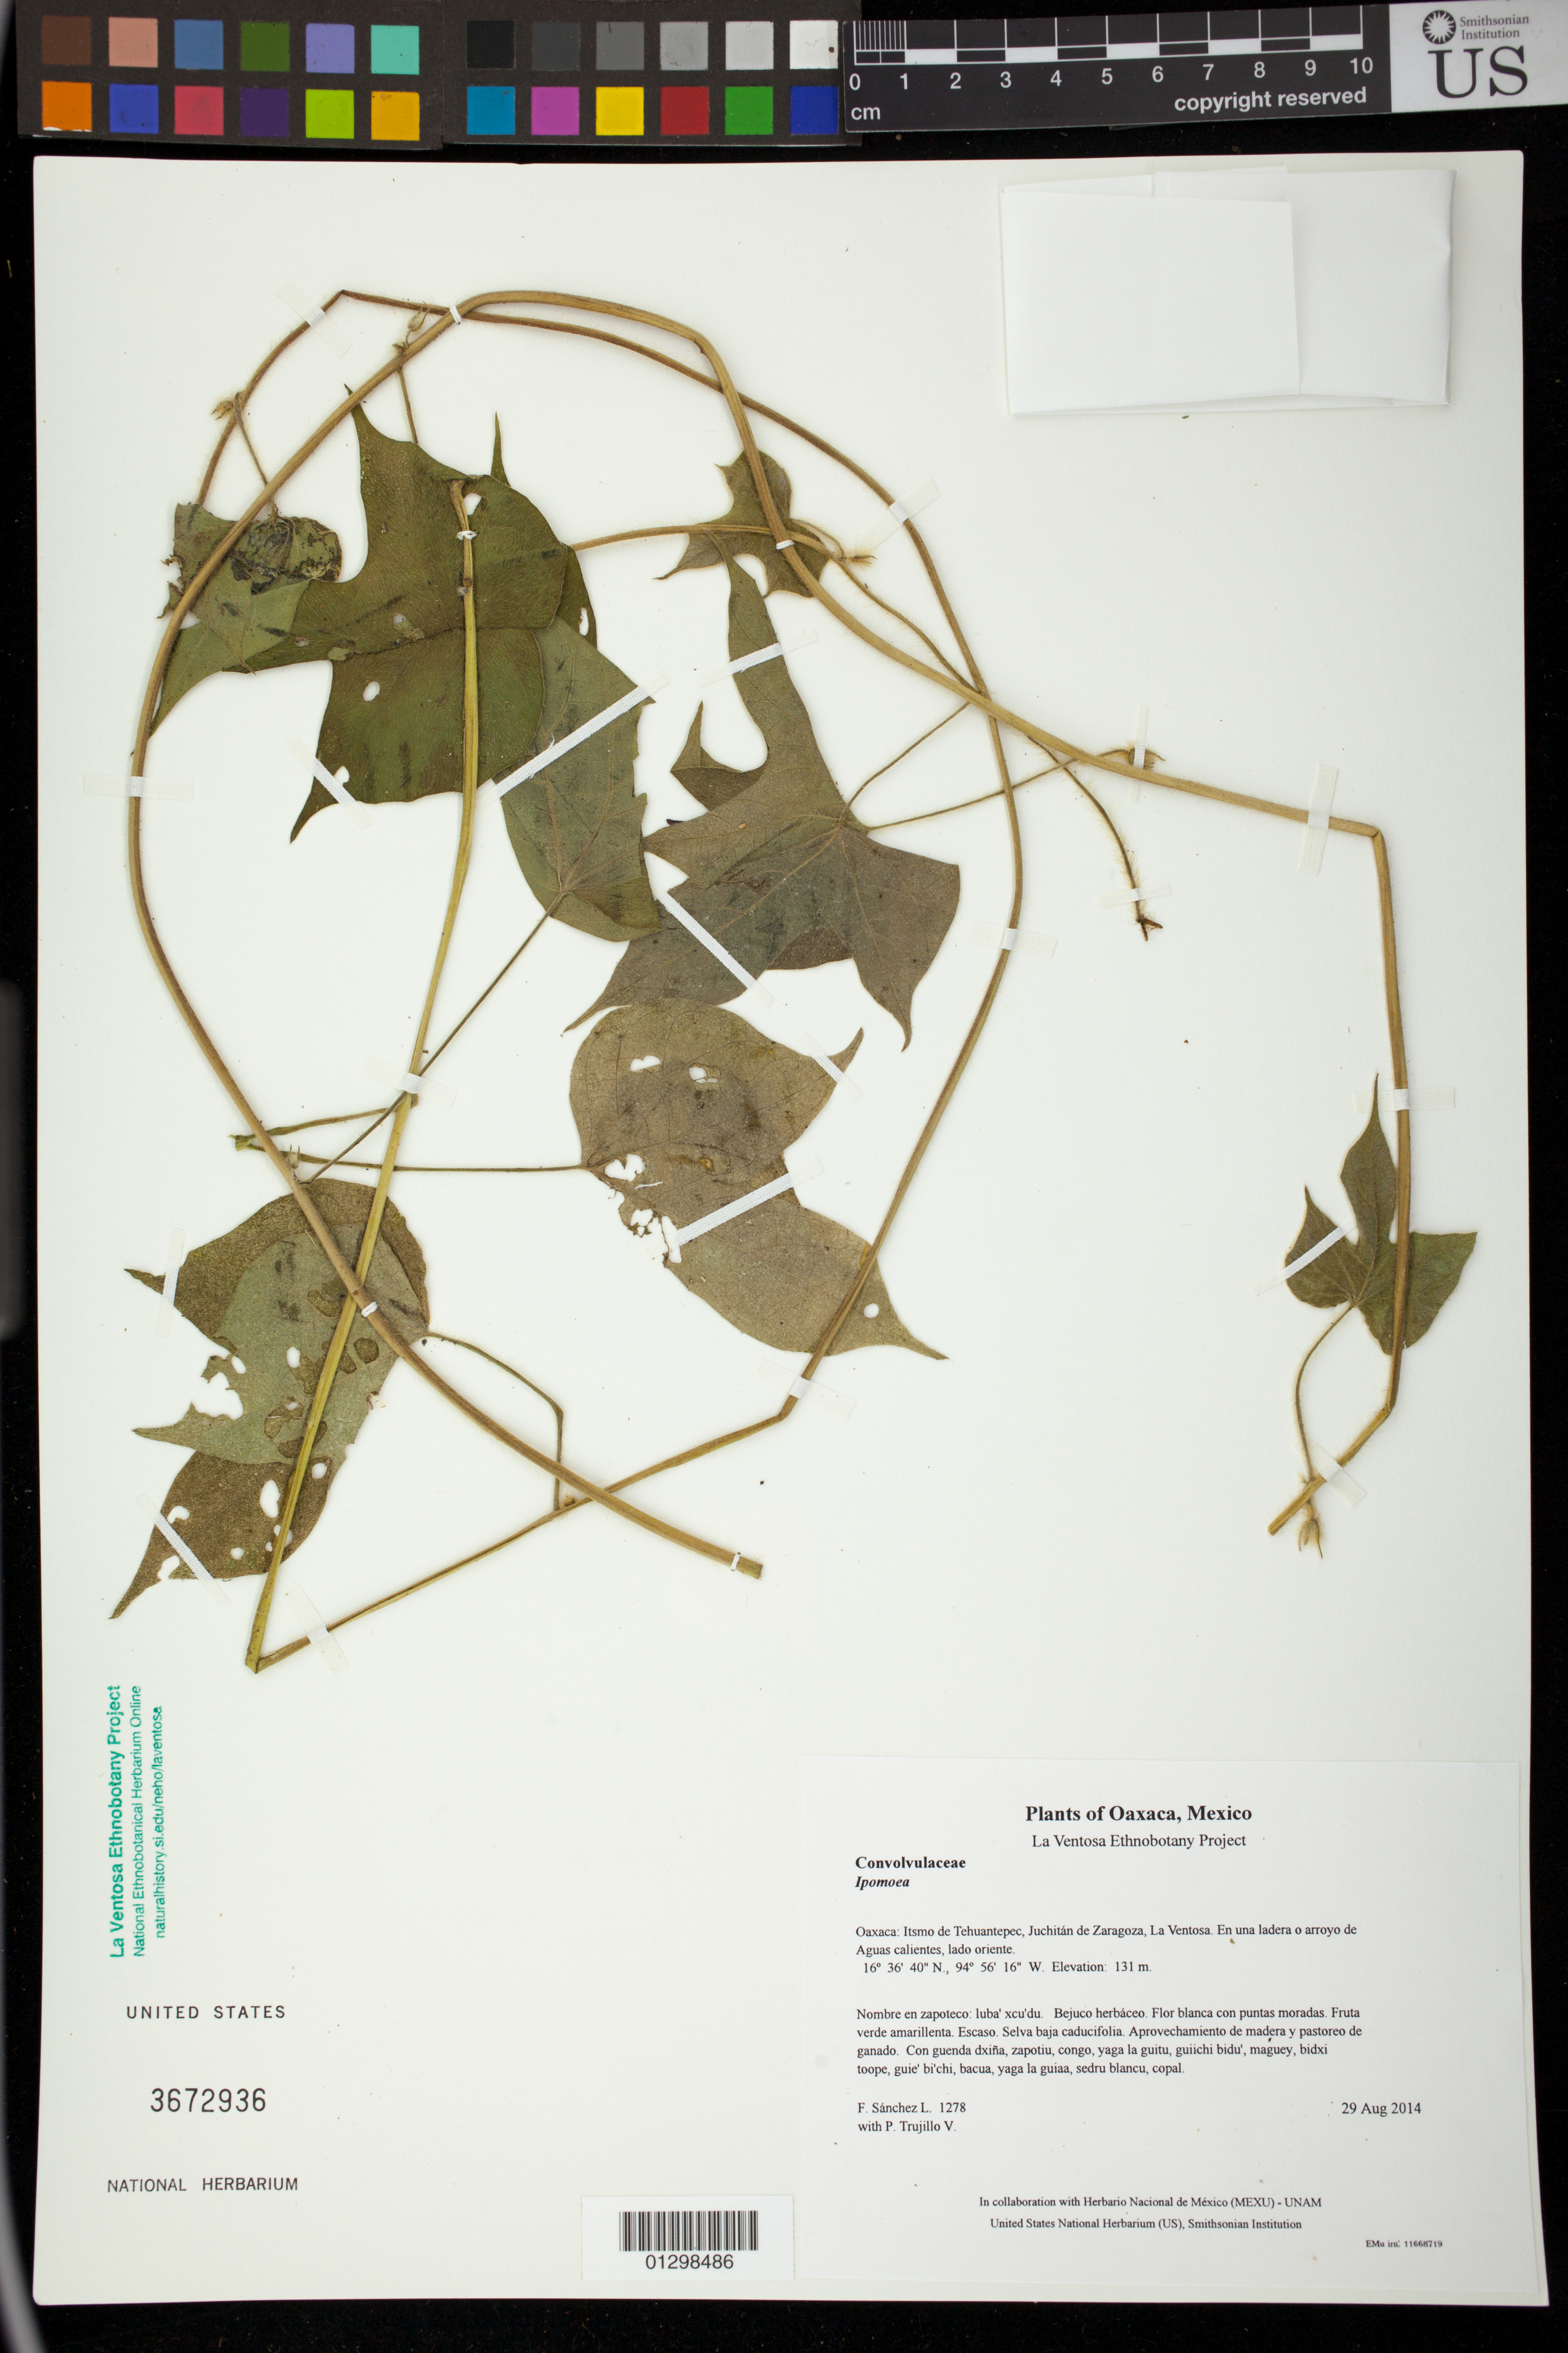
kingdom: Plantae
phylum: Tracheophyta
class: Magnoliopsida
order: Solanales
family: Convolvulaceae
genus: Ipomoea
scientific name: Ipomoea nil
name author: (L.) Roth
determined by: Velasco G., Kenia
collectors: F. Sánchez L. & P. Trujillo V.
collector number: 1278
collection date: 2014-08-29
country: Mexico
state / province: Oaxaca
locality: Itsmo de Tehuantepec, Juchitán de Zaragoza, La Ventosa. En una ladera o arroyo de Aguas calientes, lado oriente.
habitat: Selva baja caducifolia. Aprovechamiento de madera y pastoreo de ganado.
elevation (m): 131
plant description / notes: MEXU, SERO, US; Luba'. Guie' naquichi' ne punta nagu. Cuaananaxhi naga' naguchi ga. Huaxie'.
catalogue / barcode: US 3672936